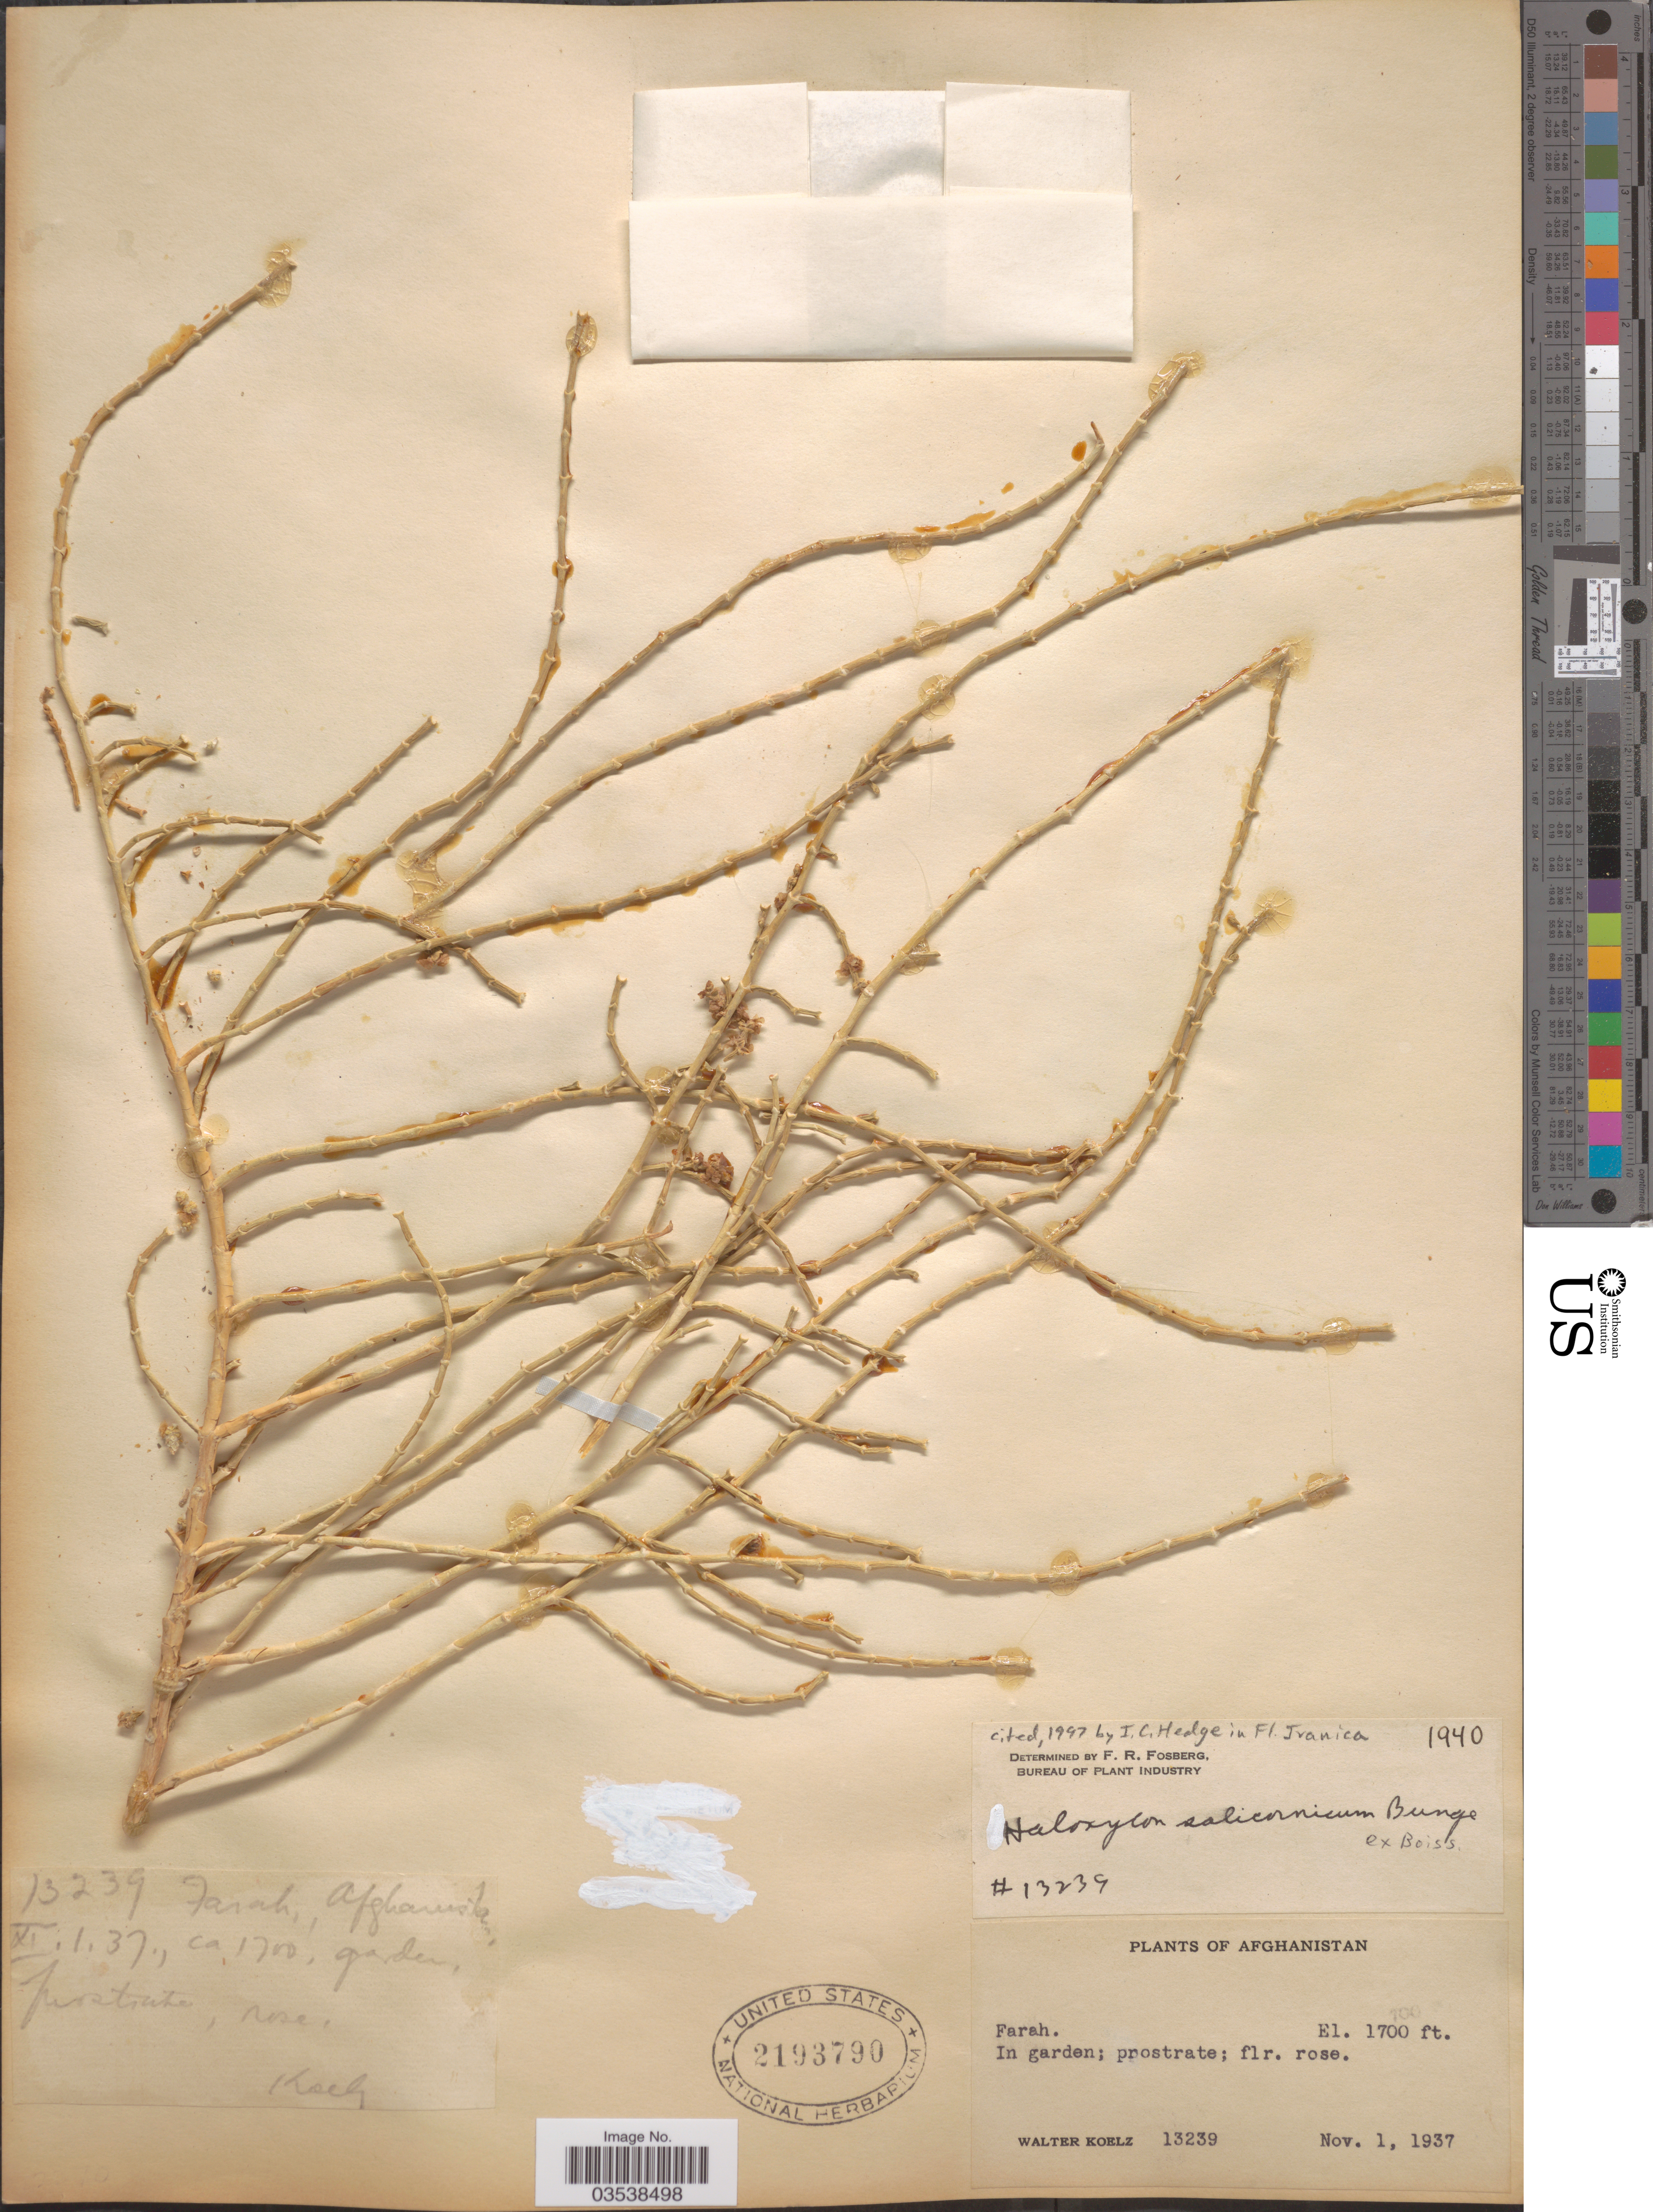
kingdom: Plantae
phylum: Tracheophyta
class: Magnoliopsida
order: Caryophyllales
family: Amaranthaceae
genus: Haloxylon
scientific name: Haloxylon salicornicum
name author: (Moq.) Bunge ex Boiss.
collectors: W. N. Koelz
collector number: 13239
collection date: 1937-11-01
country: Afghanistan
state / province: Farah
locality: In garden.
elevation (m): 518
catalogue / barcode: US 2193790